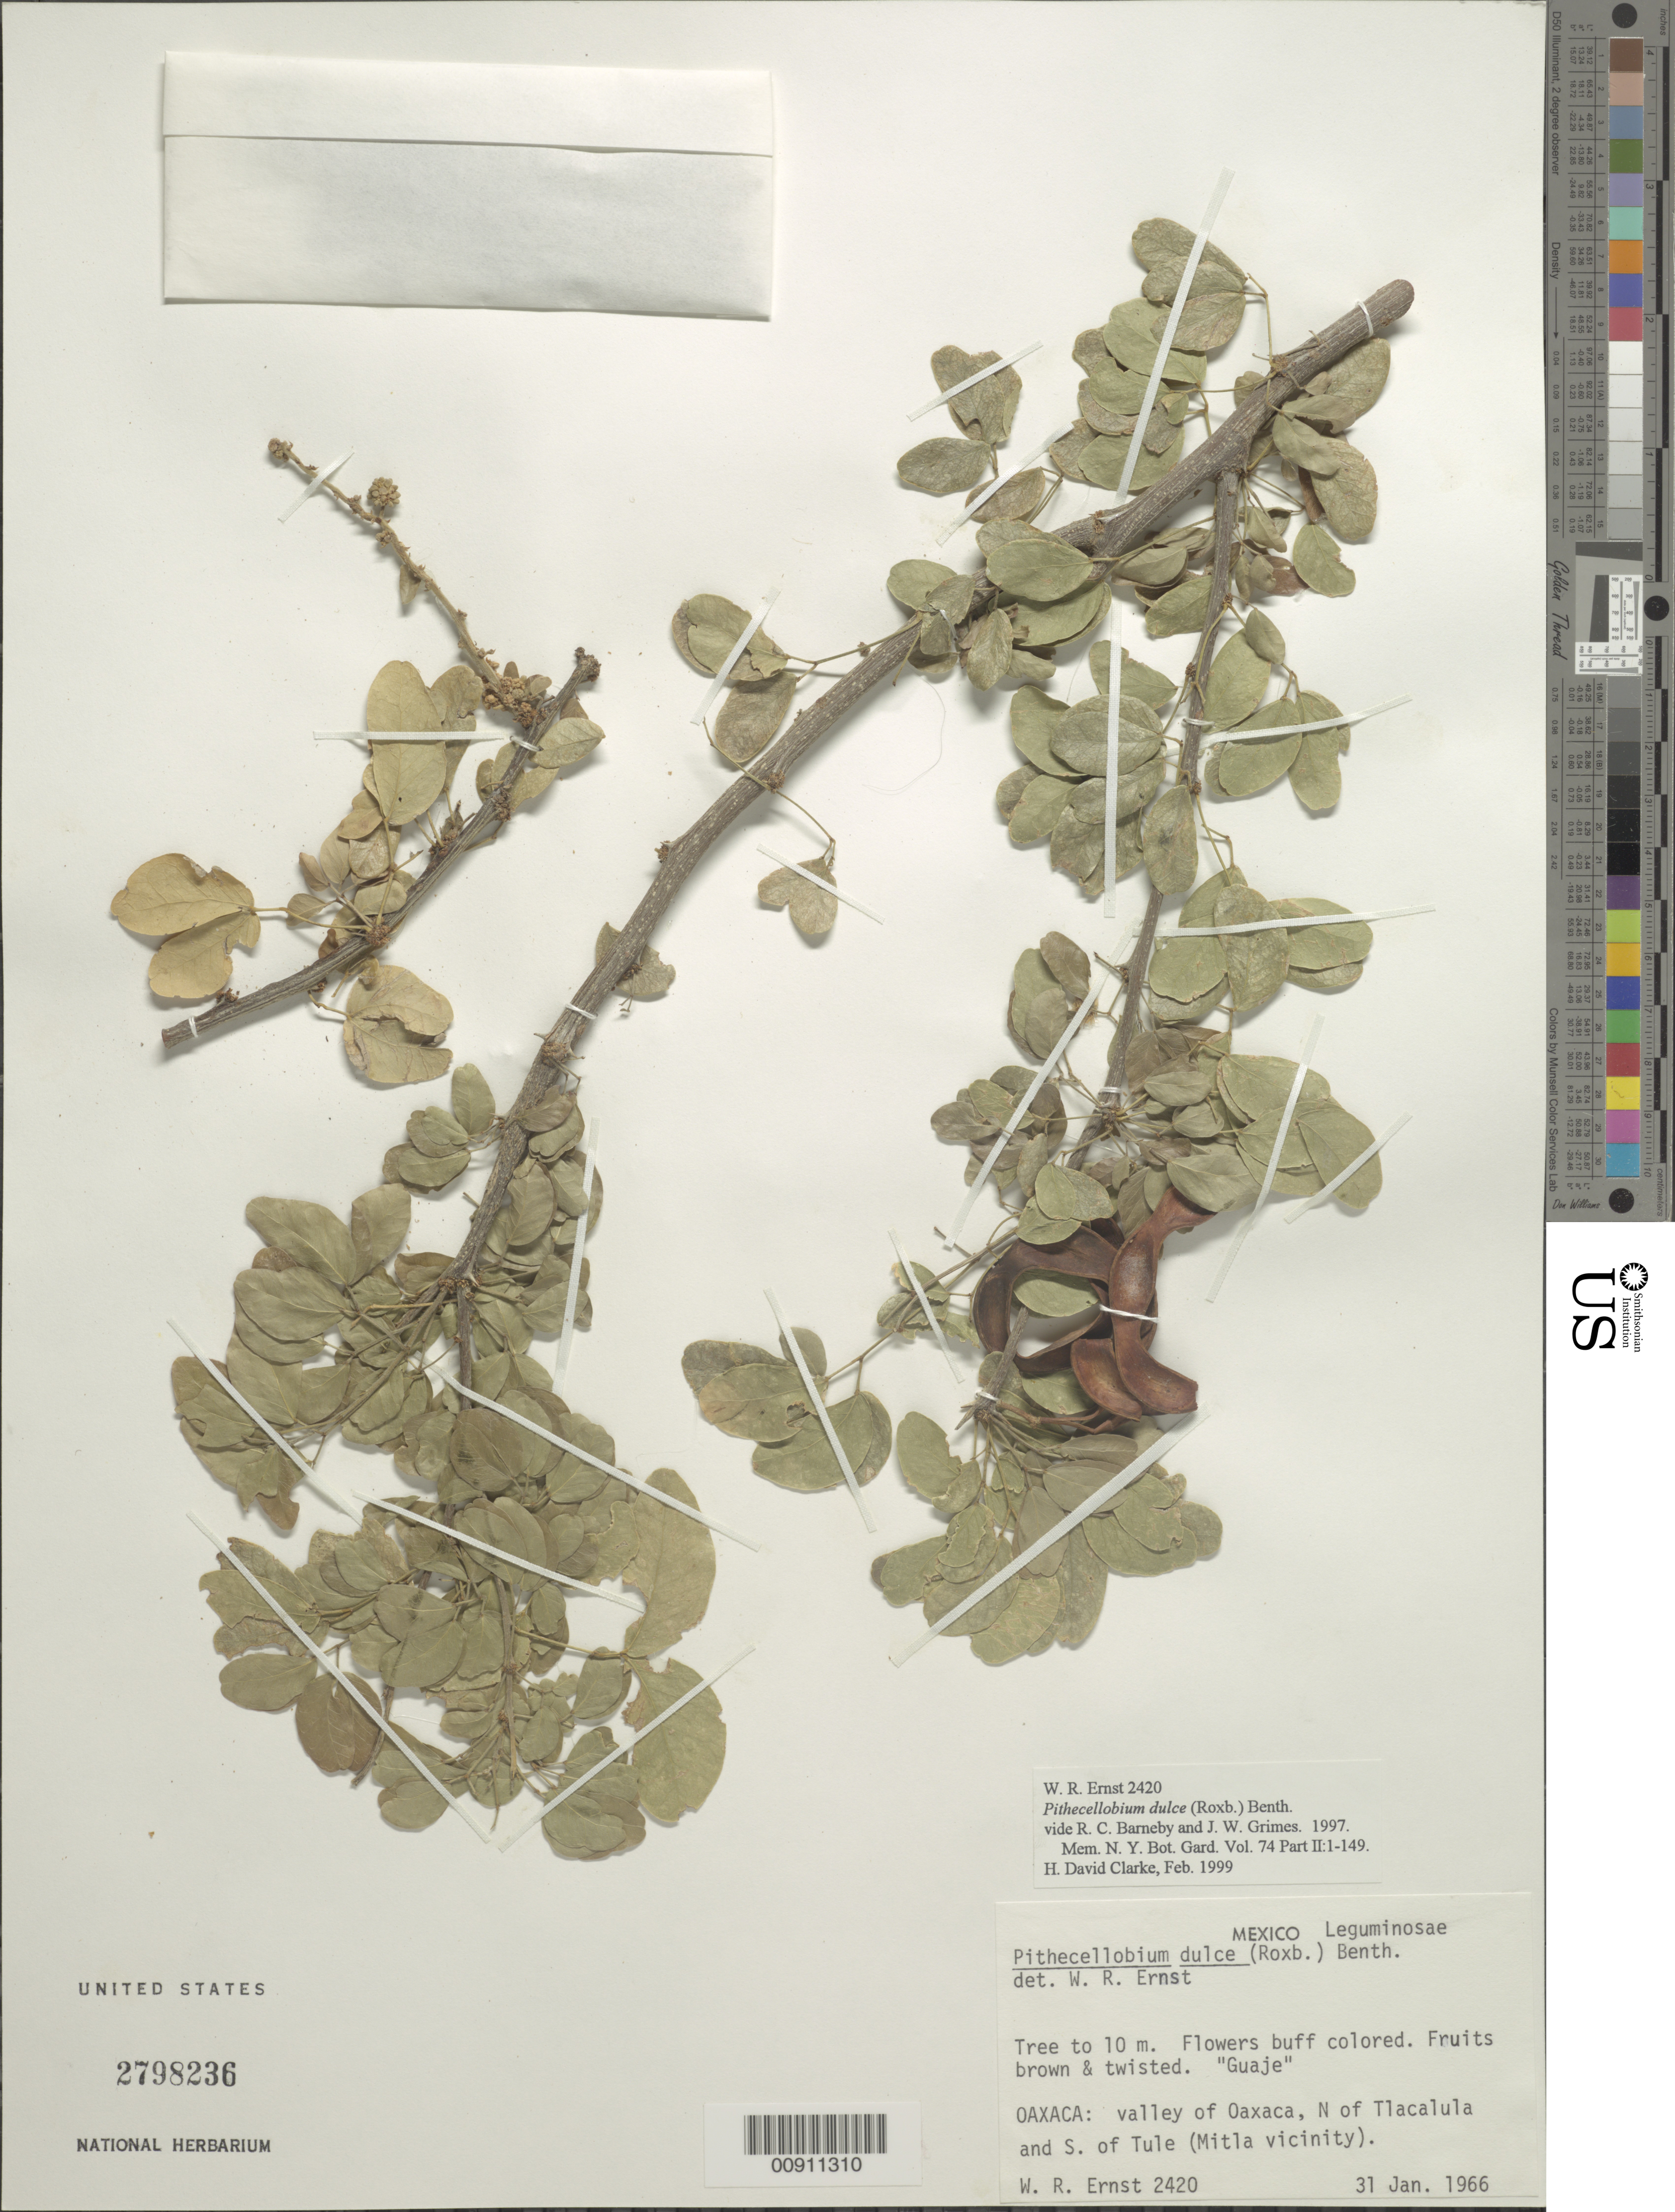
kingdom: Plantae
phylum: Tracheophyta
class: Magnoliopsida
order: Fabales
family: Fabaceae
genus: Pithecellobium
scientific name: Pithecellobium dulce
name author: (Roxb.) Benth.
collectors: W. R. Ernst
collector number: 2420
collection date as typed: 31 Jan 1966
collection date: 1966-01-31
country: Mexico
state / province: Oaxaca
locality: Oaxaca: Valley of Oaxaca, N of Tlacalula and S of Tule (Mitla vicinity).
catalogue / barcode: US 2798236